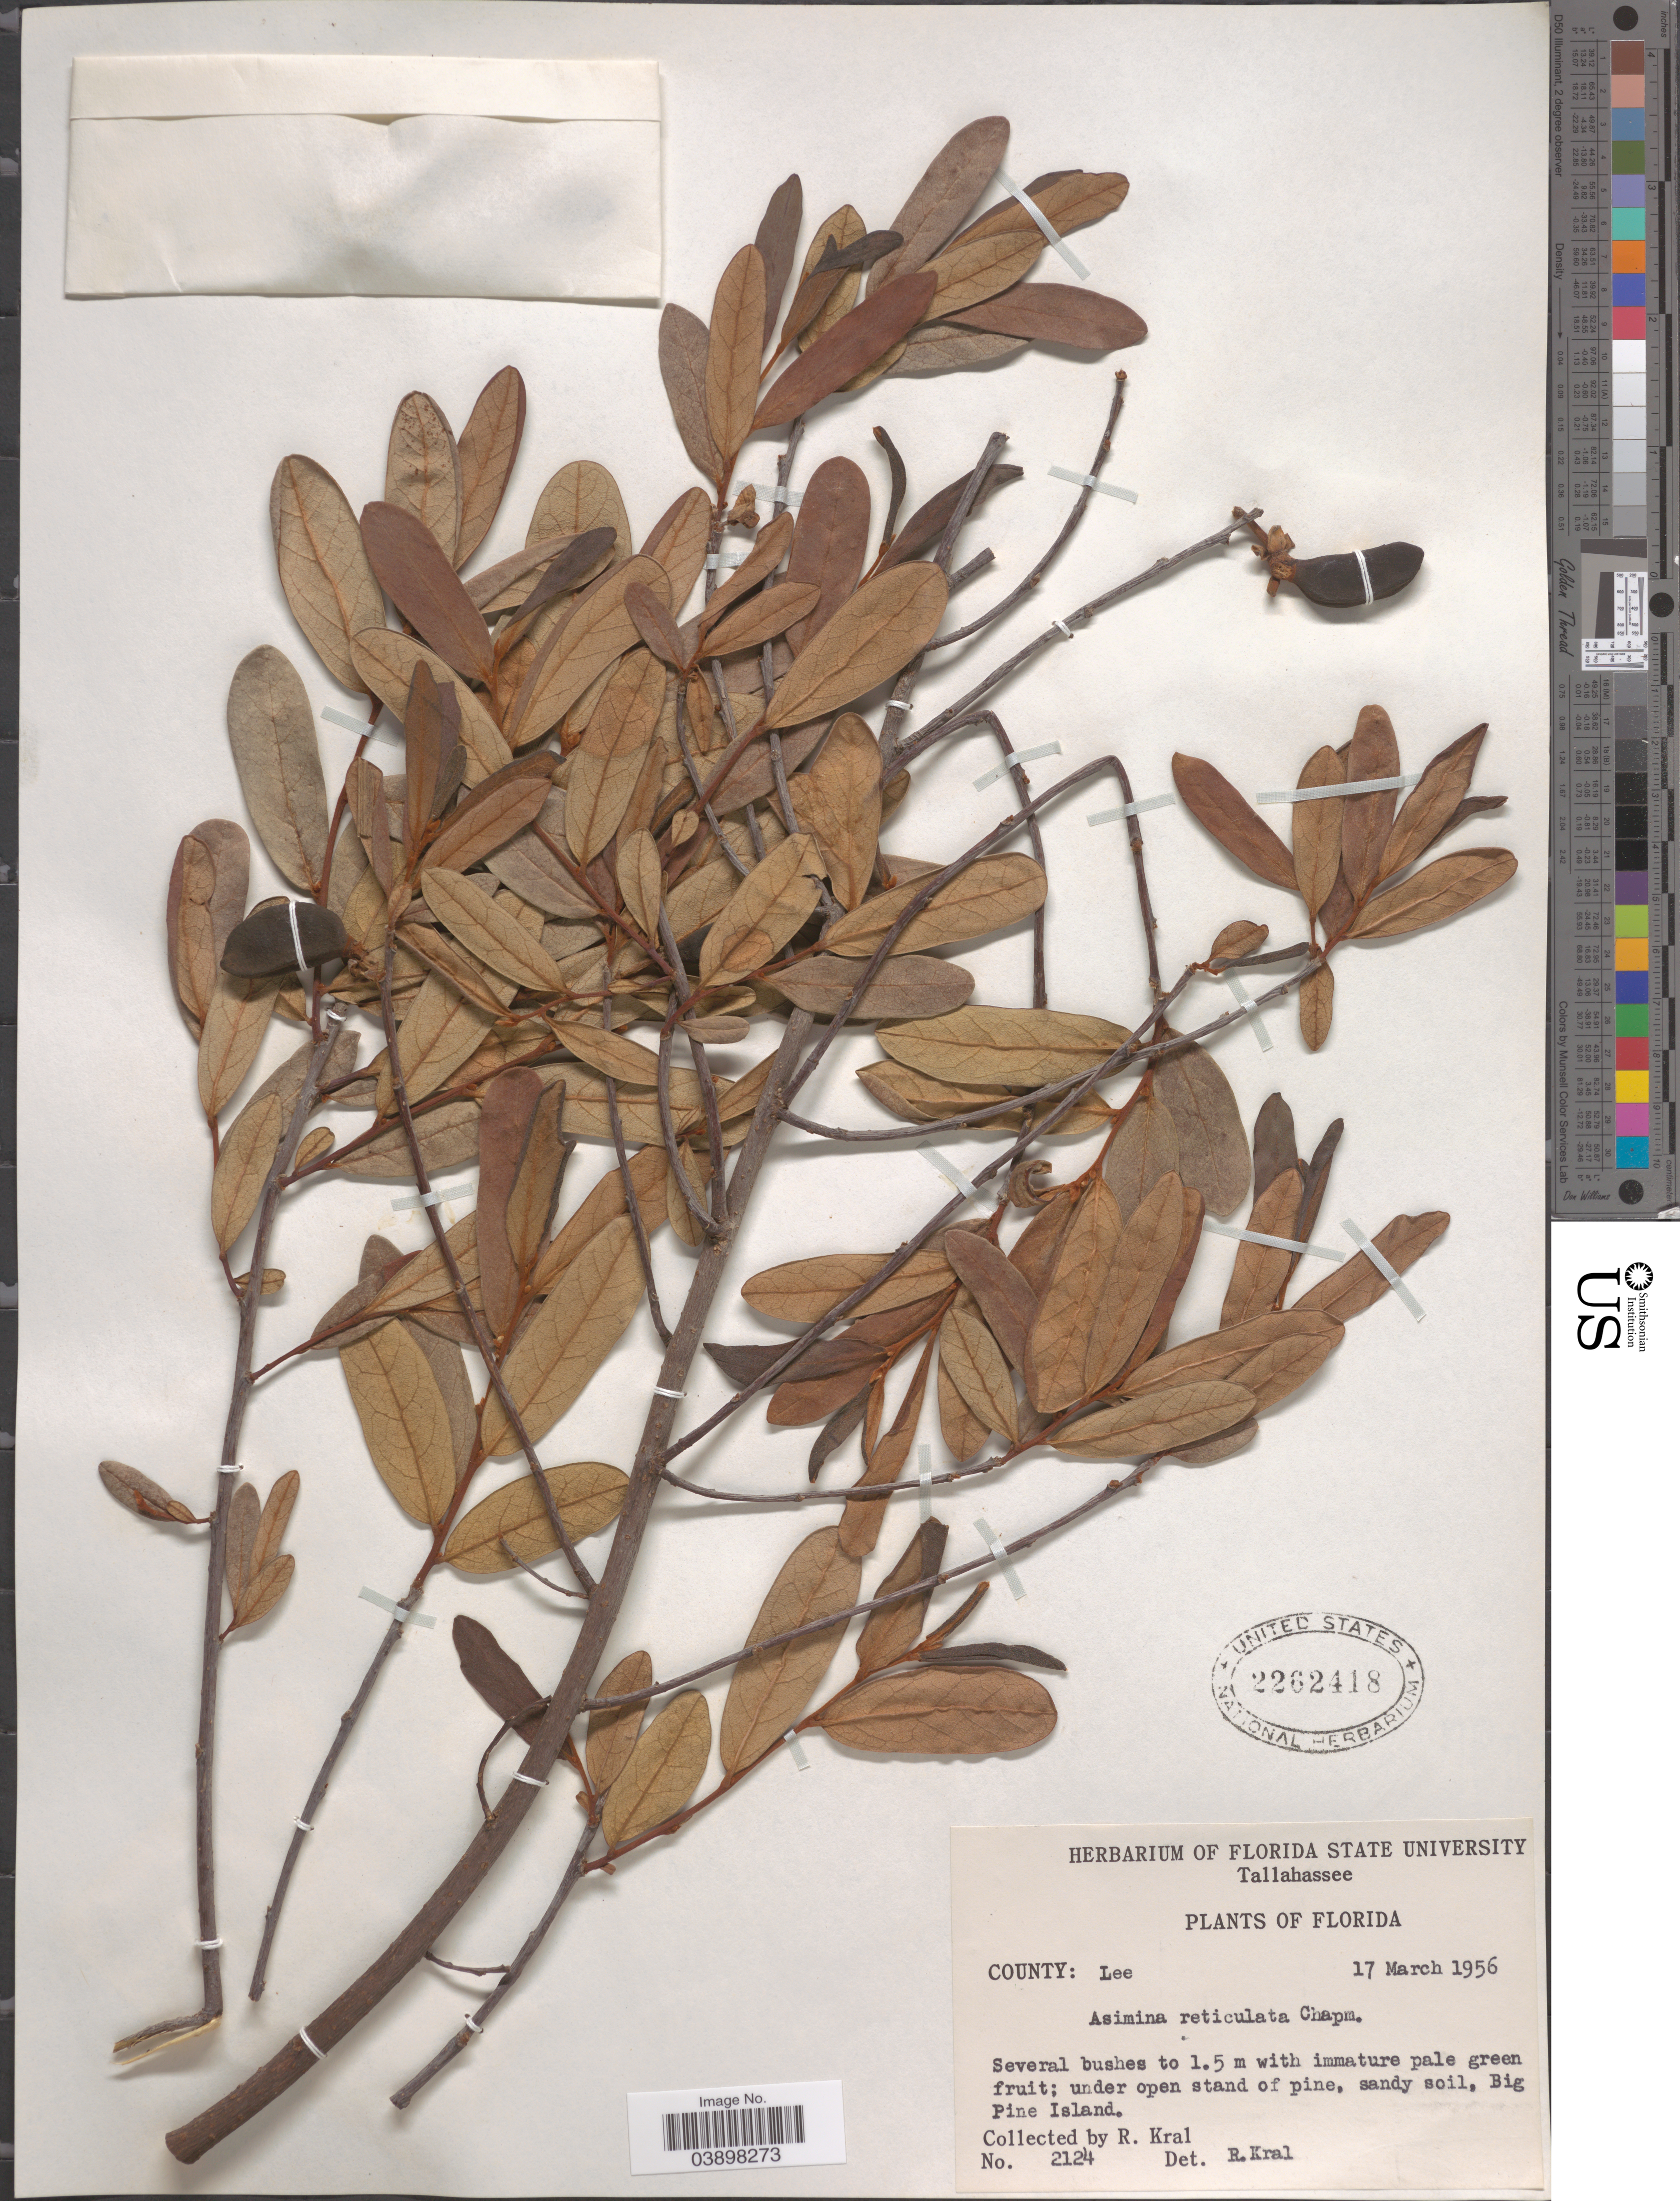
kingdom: Plantae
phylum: Tracheophyta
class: Magnoliopsida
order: Magnoliales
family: Annonaceae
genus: Asimina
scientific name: Asimina reticulata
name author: (Shuttlew.) Chapm.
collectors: R. Kral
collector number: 2124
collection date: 1956-03-17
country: United States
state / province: Florida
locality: County: Lee. Big Pine Island.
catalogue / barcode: US 2262418